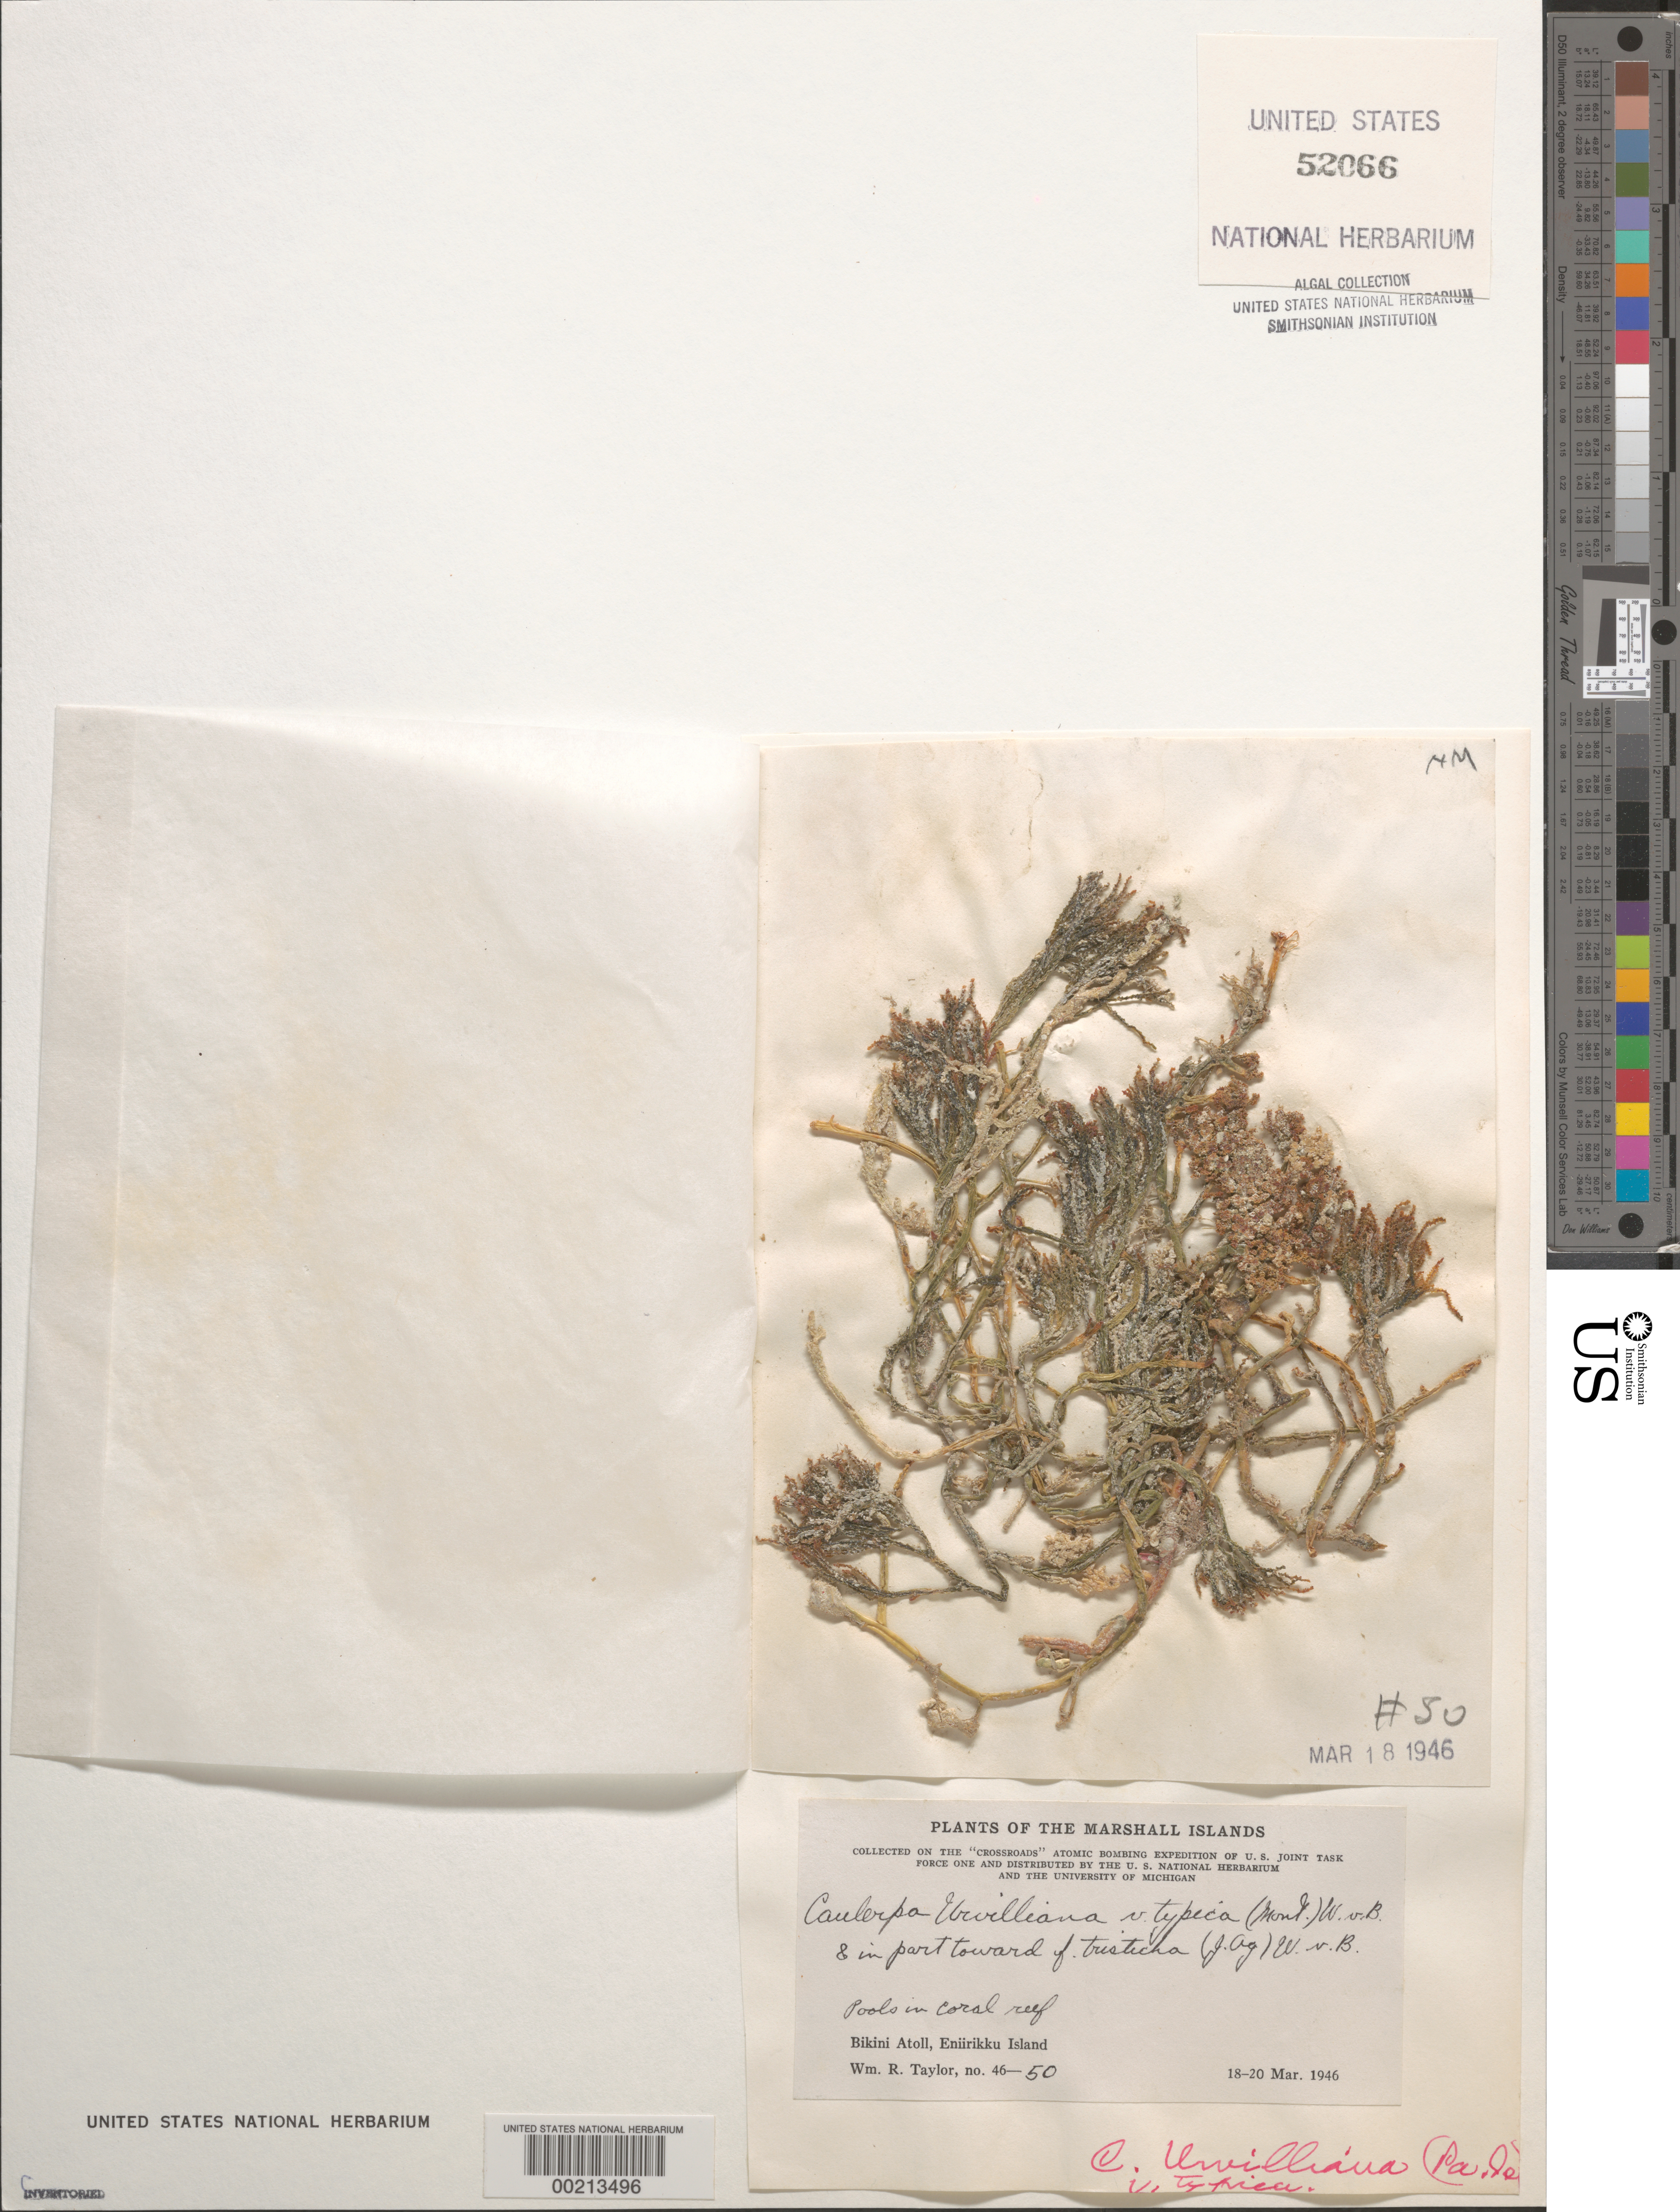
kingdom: Plantae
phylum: Chlorophyta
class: Ulvophyceae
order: Bryopsidales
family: Caulerpaceae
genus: Caulerpa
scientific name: Caulerpa urvilleana var. typica forma tristicha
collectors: W. R. Taylor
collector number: WRT 46-50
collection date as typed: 18 Mar 1946 to 20 Mar 1946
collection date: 1946-03-18/1946-03-20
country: Marshall Islands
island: Bikini Atoll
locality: Eniirikku Islet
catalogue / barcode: US 52066